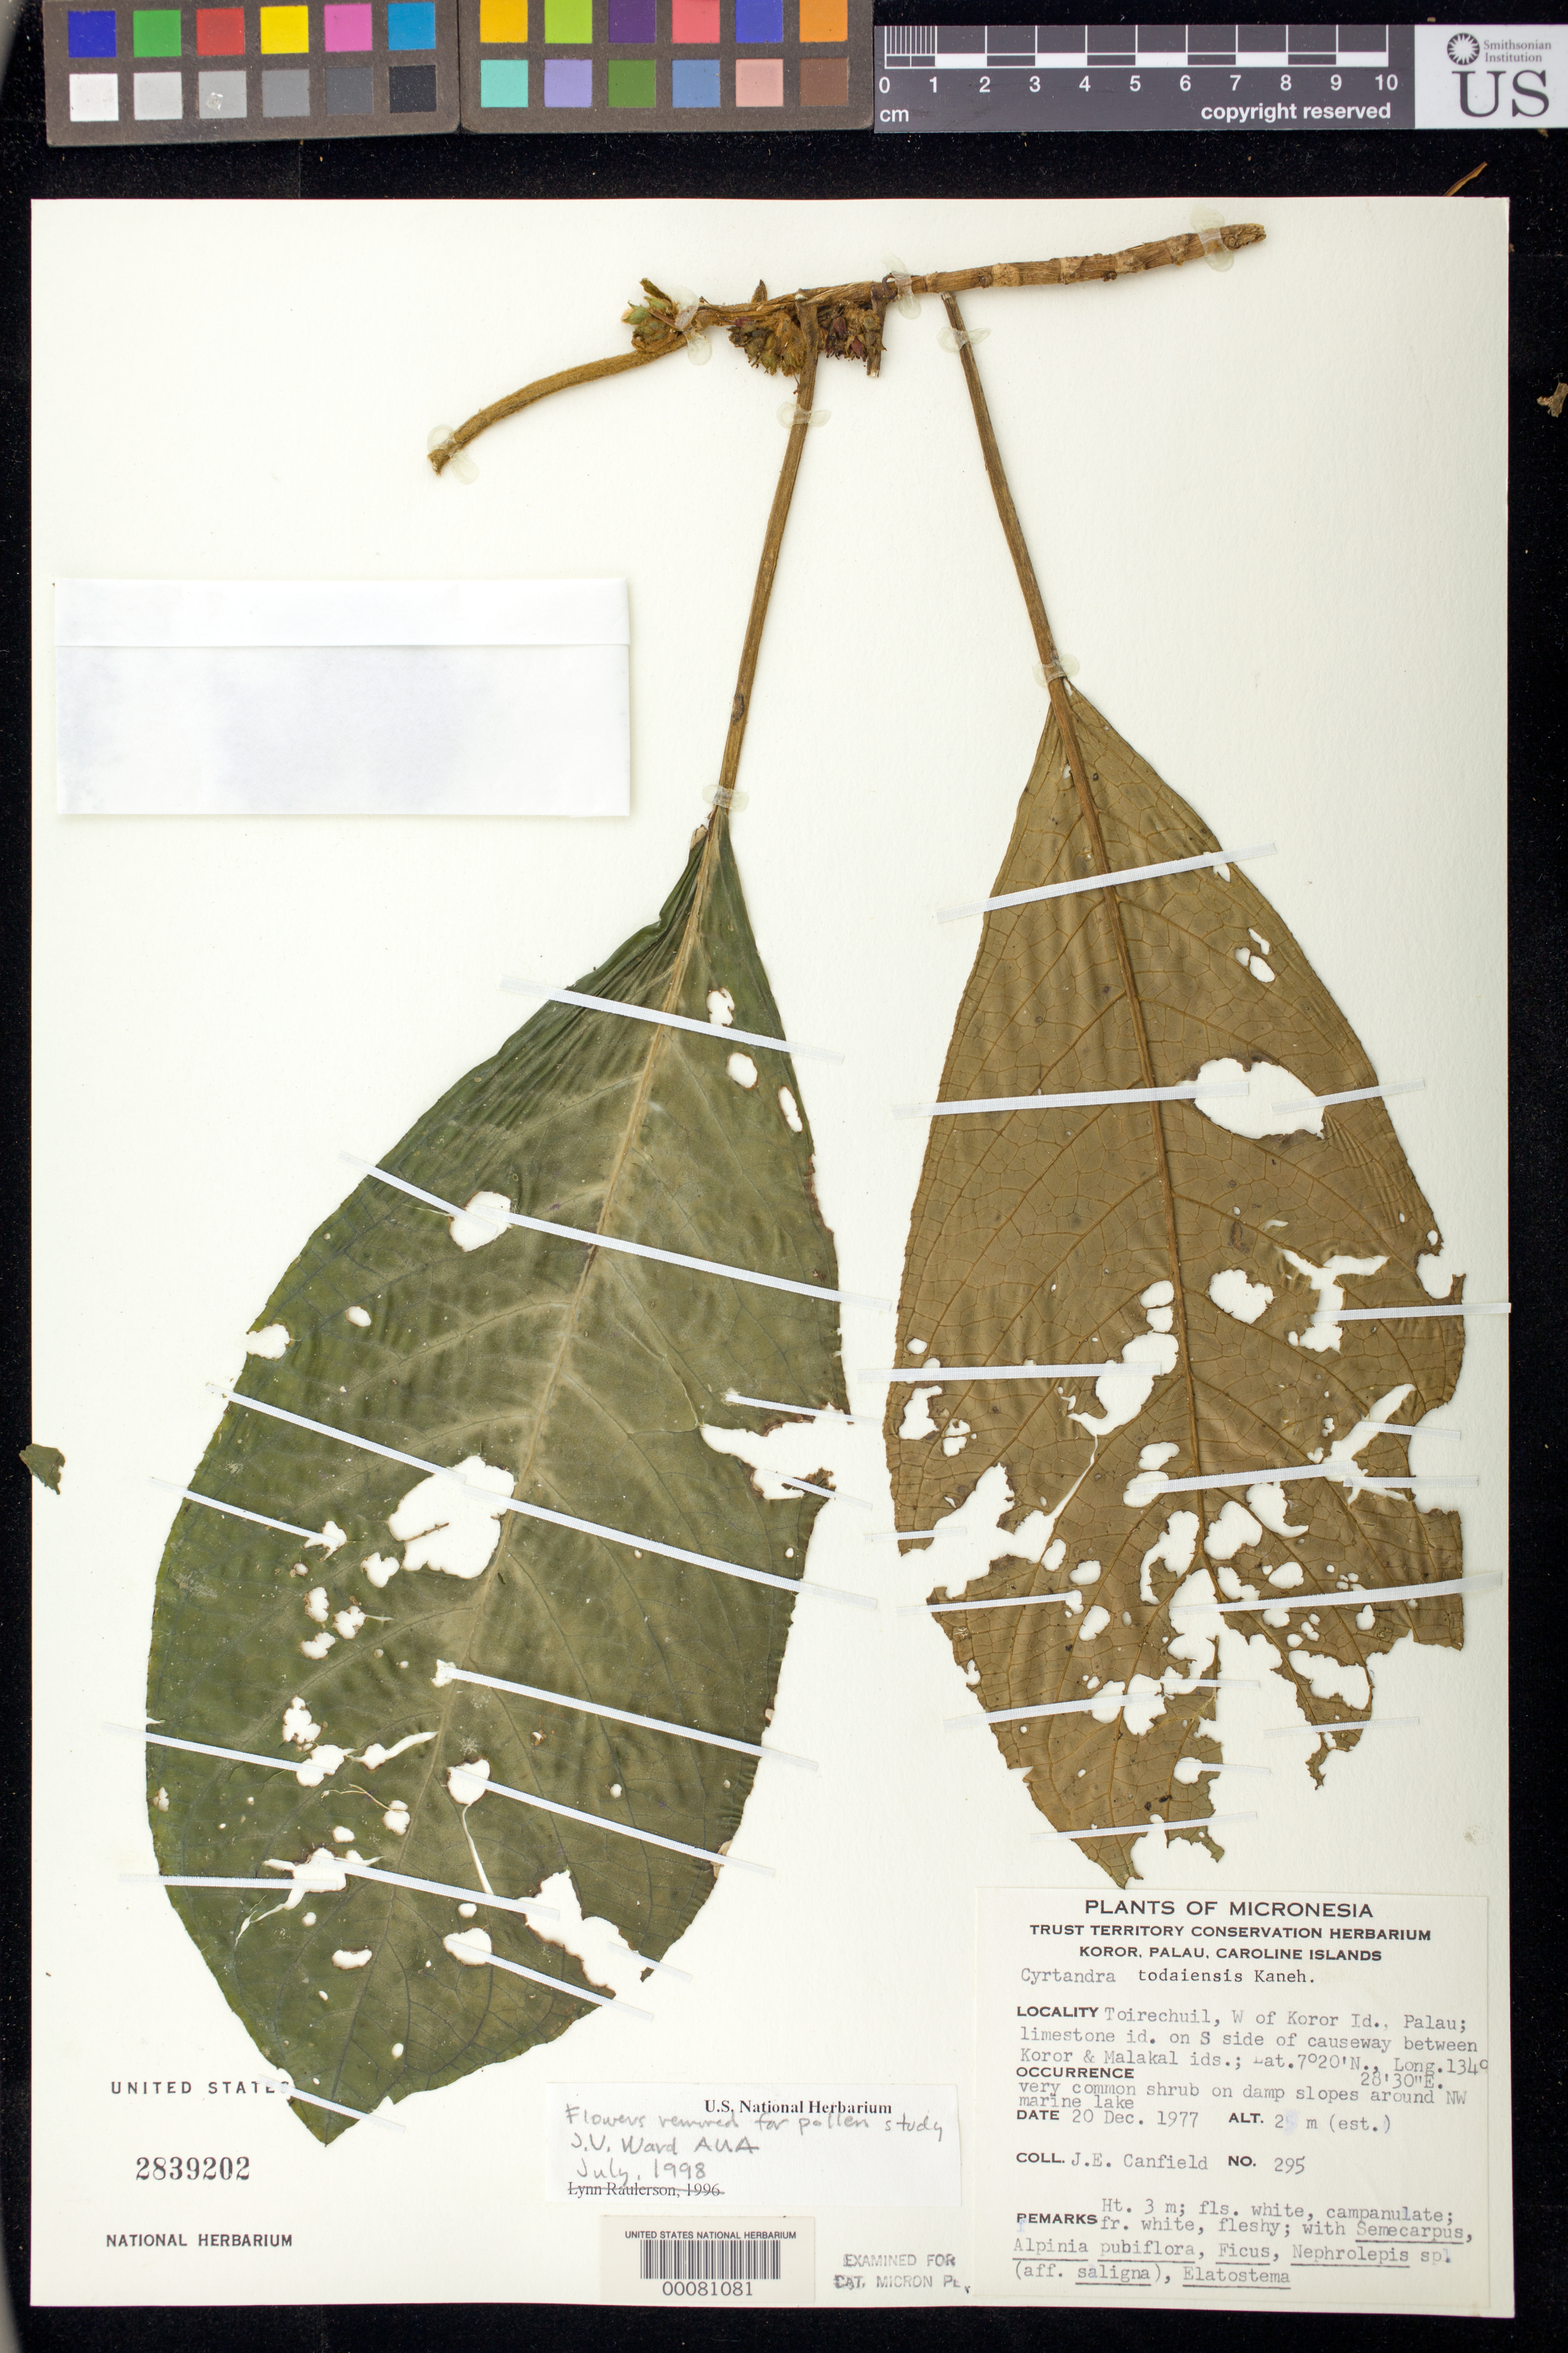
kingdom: Plantae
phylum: Tracheophyta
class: Magnoliopsida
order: Lamiales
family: Gesneriaceae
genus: Cyrtandra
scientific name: Cyrtandra todaiensis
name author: Kaneh.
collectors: J. E. Canfield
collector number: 295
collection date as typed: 20 Dec 1977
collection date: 1977-12-20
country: Palau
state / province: Caroline Is.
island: Oreor [Koror] I.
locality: Toirechuil, w of Koror id, Palau, limestone island on s side of causeway between Koror and Malakal islands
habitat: Very common shrub on damp slopes around nw marine lake, with semecarpus, alpinia pubiflora, ficus, nephrolepis, elatostema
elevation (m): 2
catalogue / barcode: US 2839202